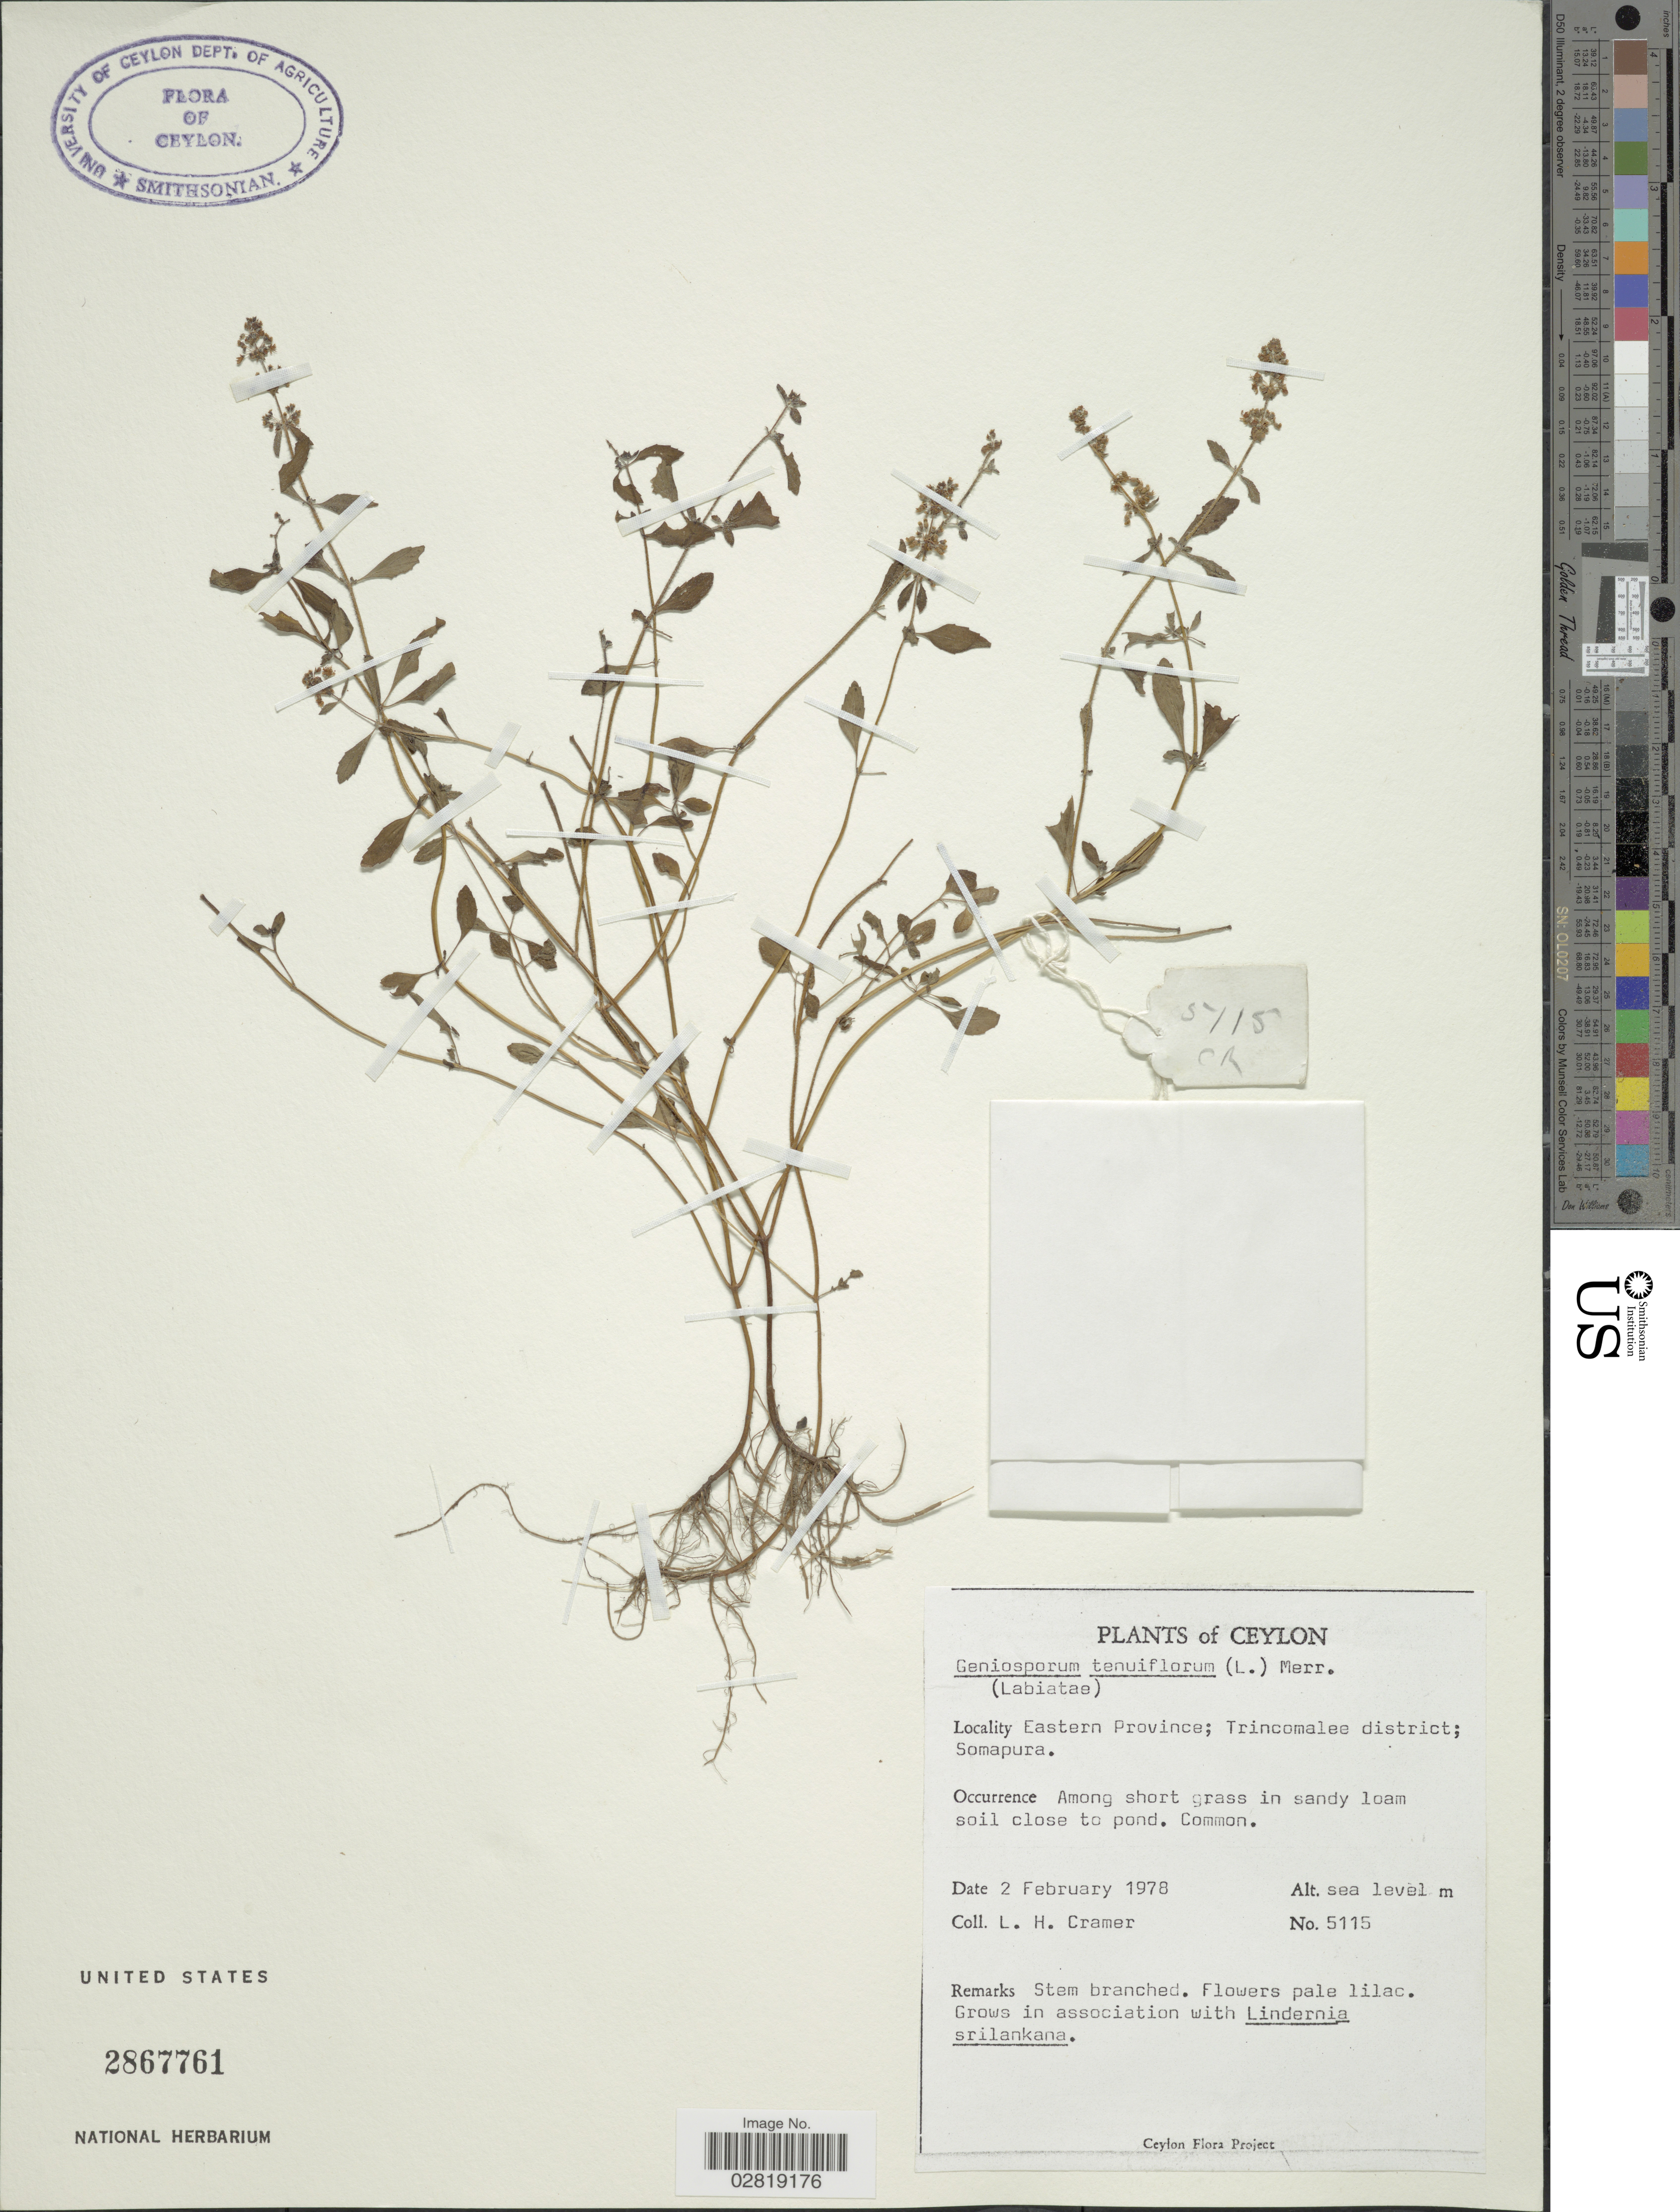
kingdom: Plantae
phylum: Tracheophyta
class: Magnoliopsida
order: Lamiales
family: Lamiaceae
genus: Geniosporum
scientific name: Geniosporum tenuiflorum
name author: (L.) Merr.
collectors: L. H. Cramer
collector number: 5115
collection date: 1978-02-02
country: Sri Lanka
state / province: Eastern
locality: Ceylon. Eastern Province; Trincomalee district; Somapura.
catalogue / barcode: US 2867761